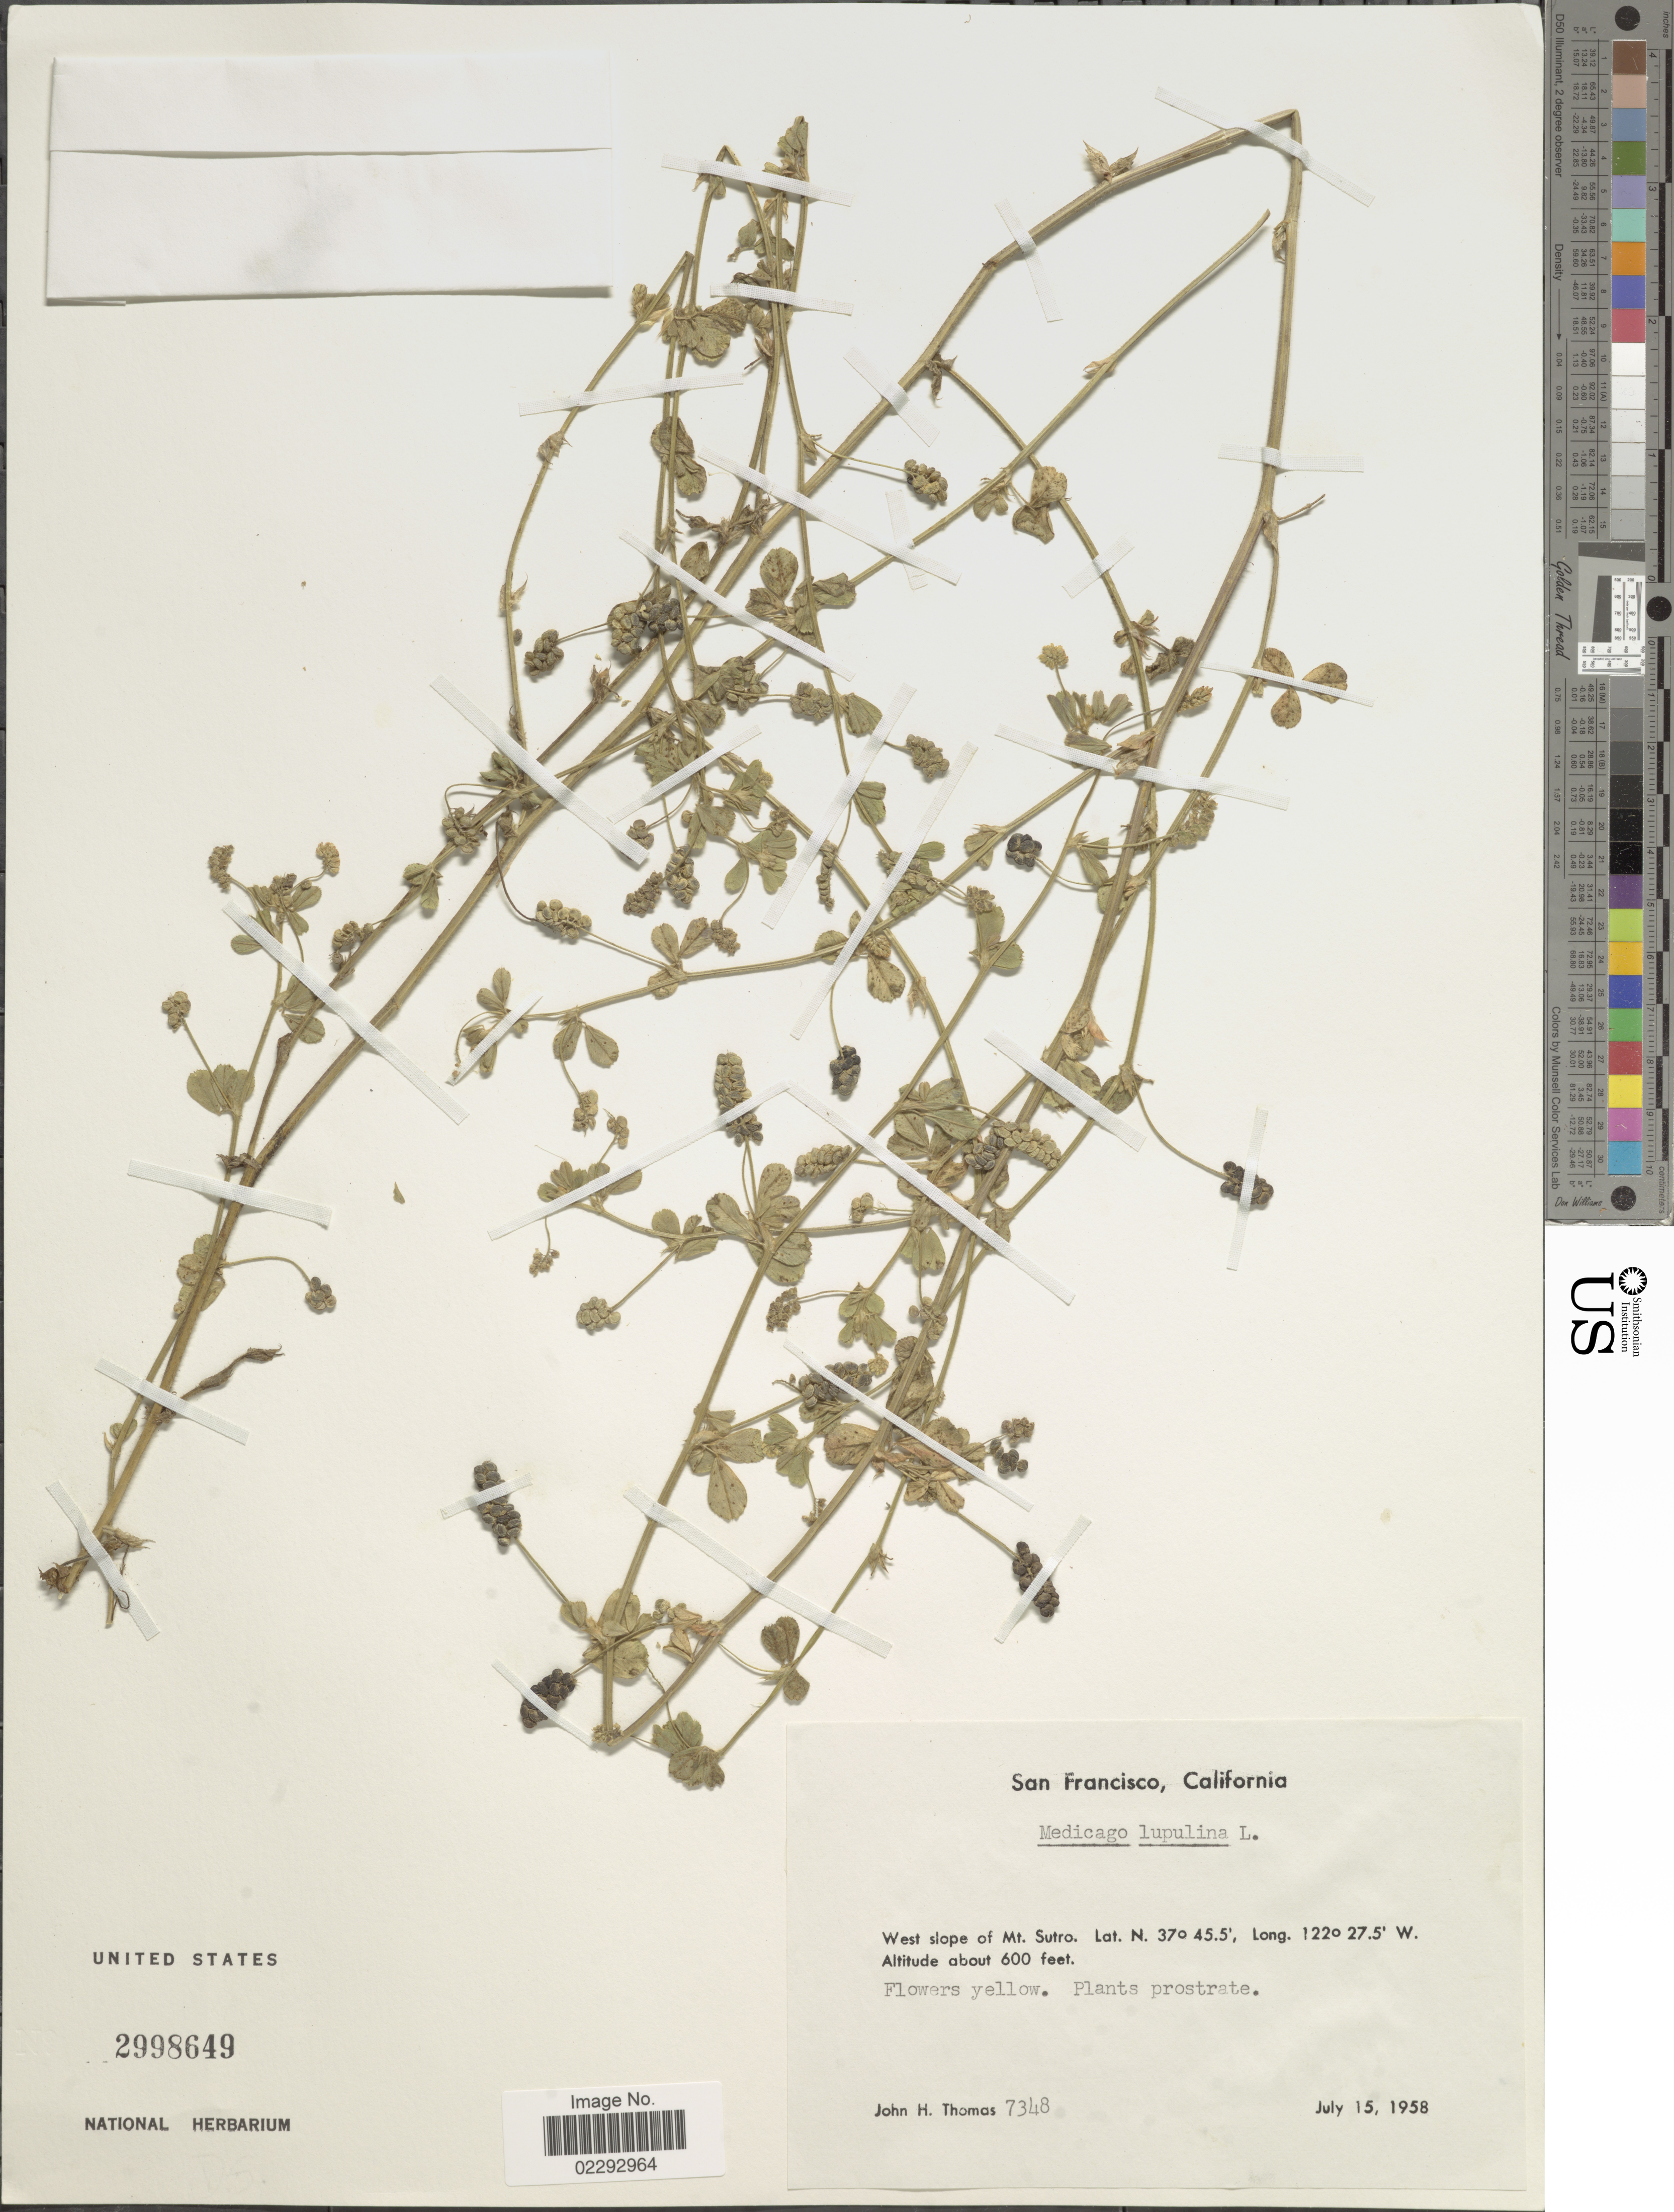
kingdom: Plantae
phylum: Tracheophyta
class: Magnoliopsida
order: Fabales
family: Fabaceae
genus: Medicago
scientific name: Medicago lupulina var. lupulina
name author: L.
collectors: J. H. Thomas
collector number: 7348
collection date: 1958-07-15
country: United States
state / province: California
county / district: San Francisco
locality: San Francisco, California. West Slope of Mt. Sutro.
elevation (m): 183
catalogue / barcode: US 2998649